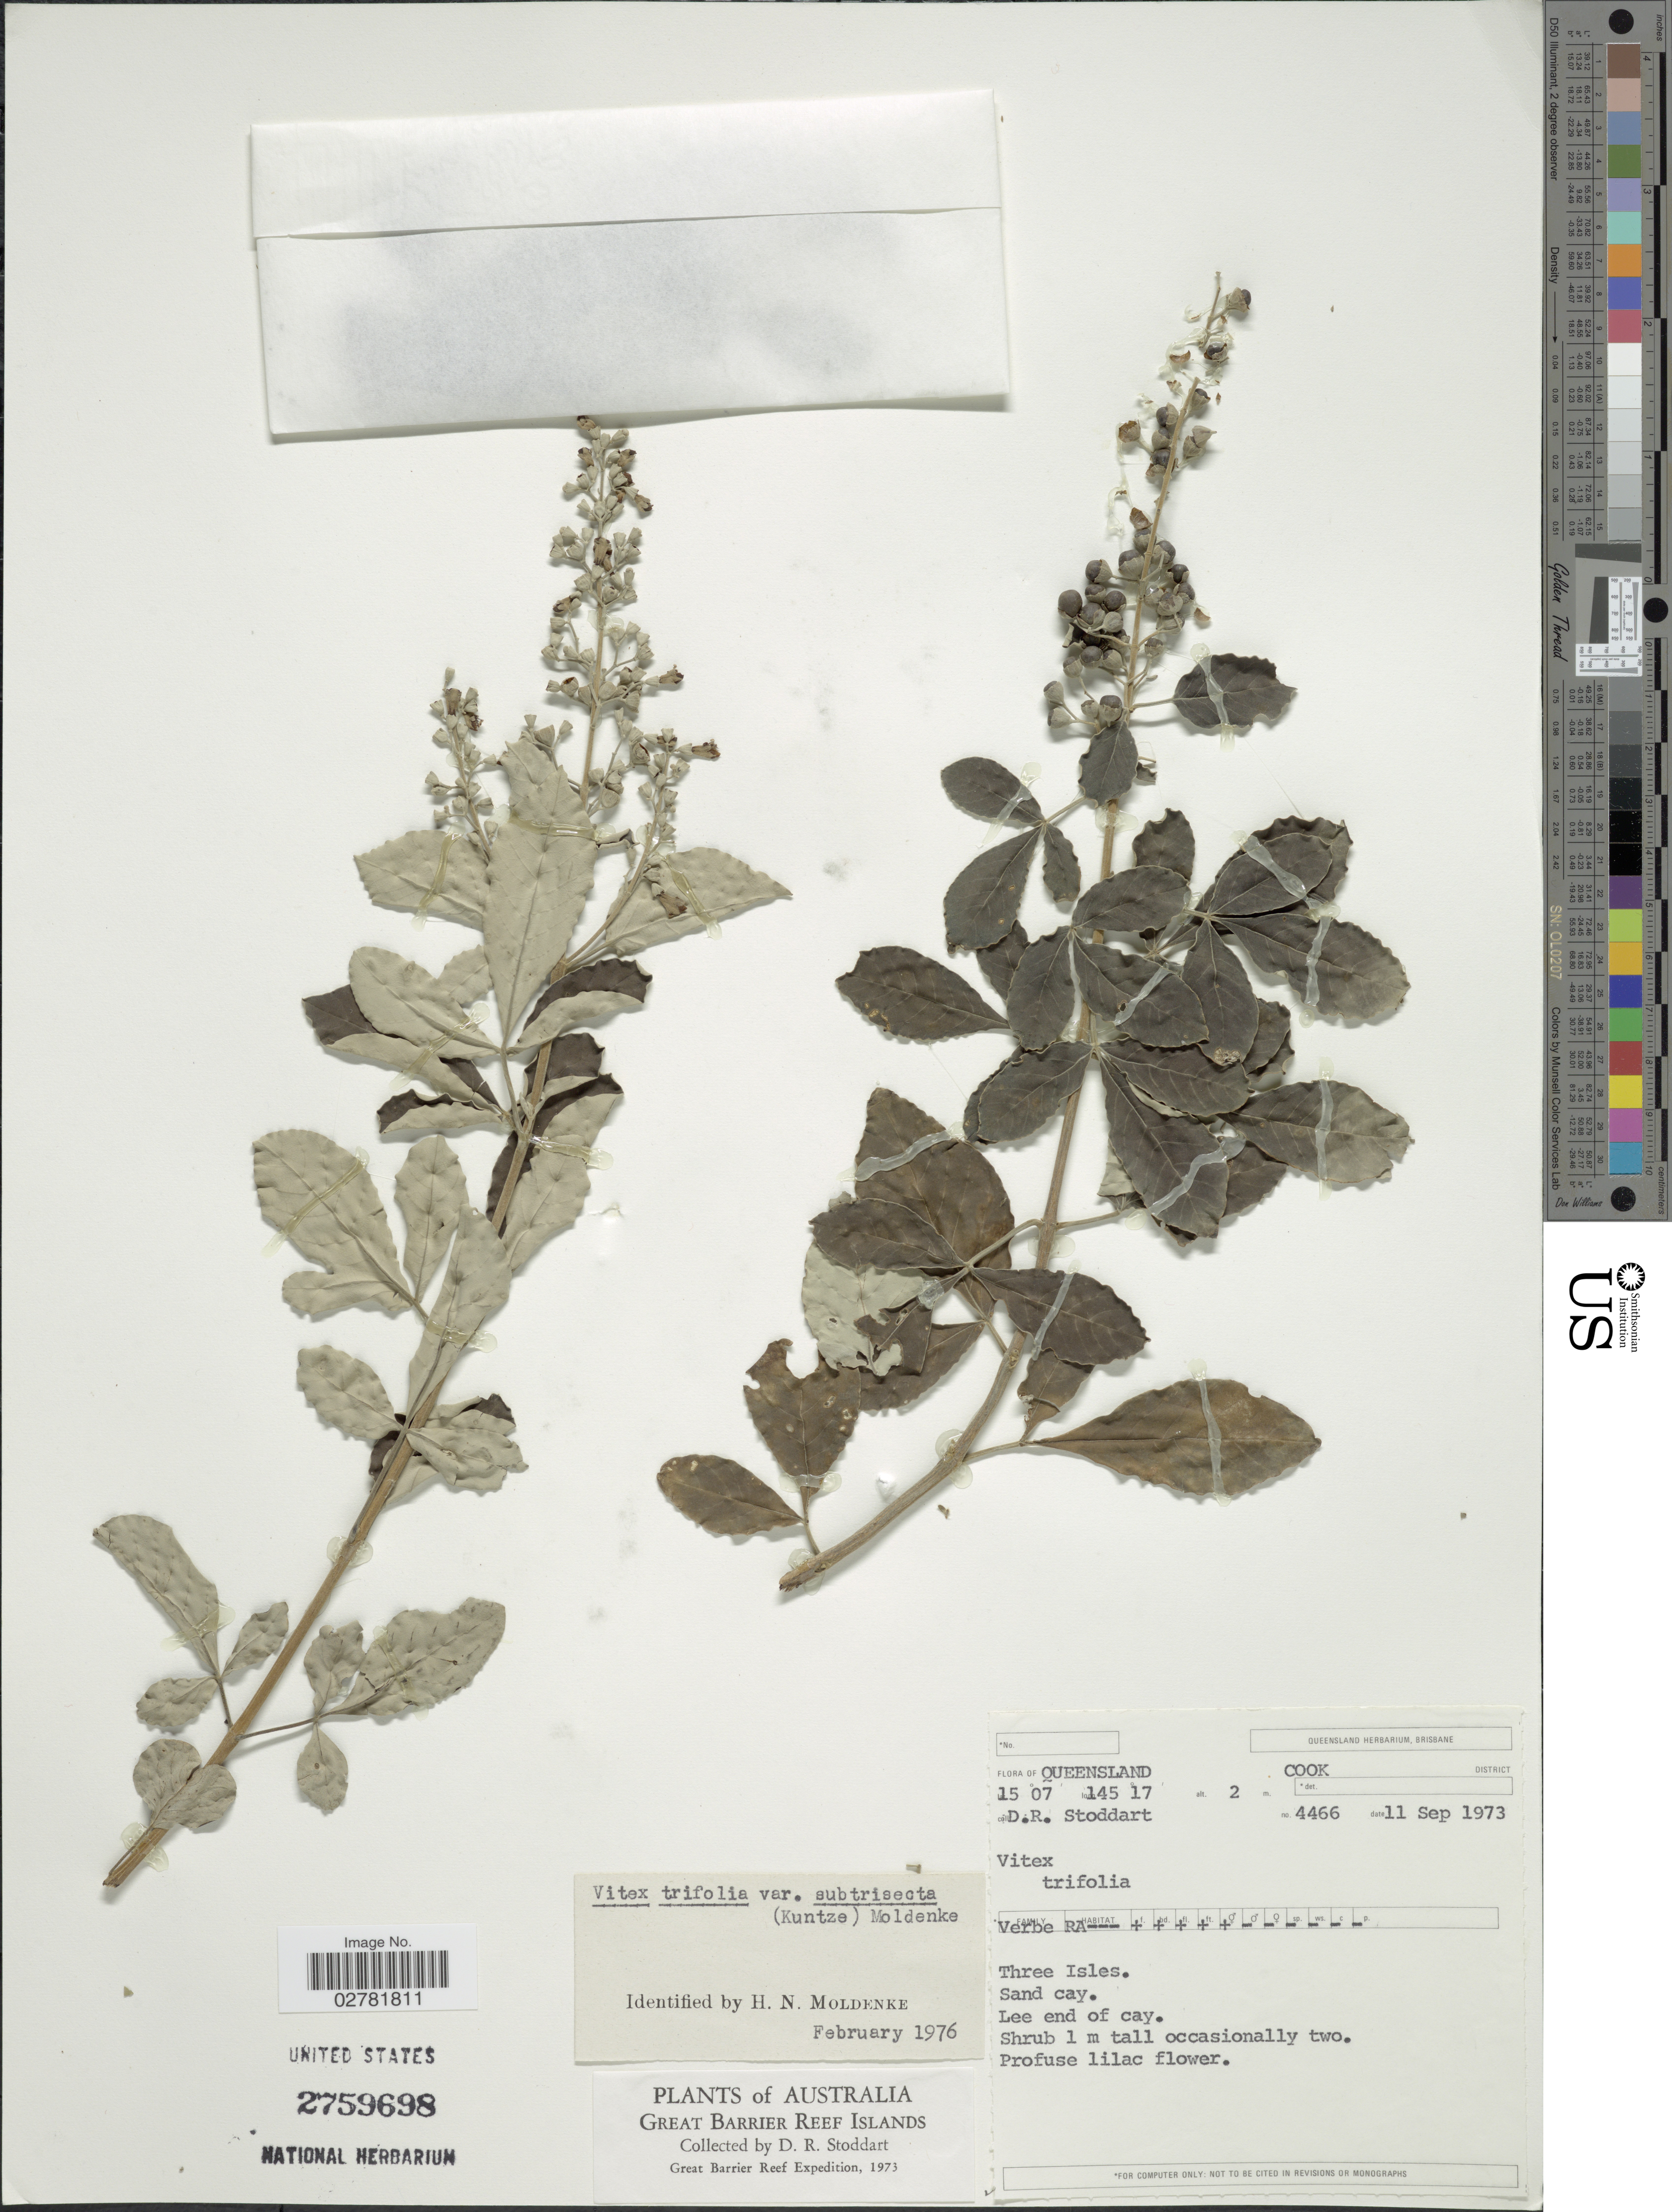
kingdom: Plantae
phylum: Tracheophyta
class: Magnoliopsida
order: Lamiales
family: Lamiaceae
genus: Vitex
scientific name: Vitex trifolia var. subtrisecta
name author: (Kuntze) Moldenke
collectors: D. R. Stoddart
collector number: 4466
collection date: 1973-09-11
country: Australia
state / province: Queensland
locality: Great Barrier Reef Islands. Cook District. Three Isles.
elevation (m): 2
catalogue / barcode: US 2759698